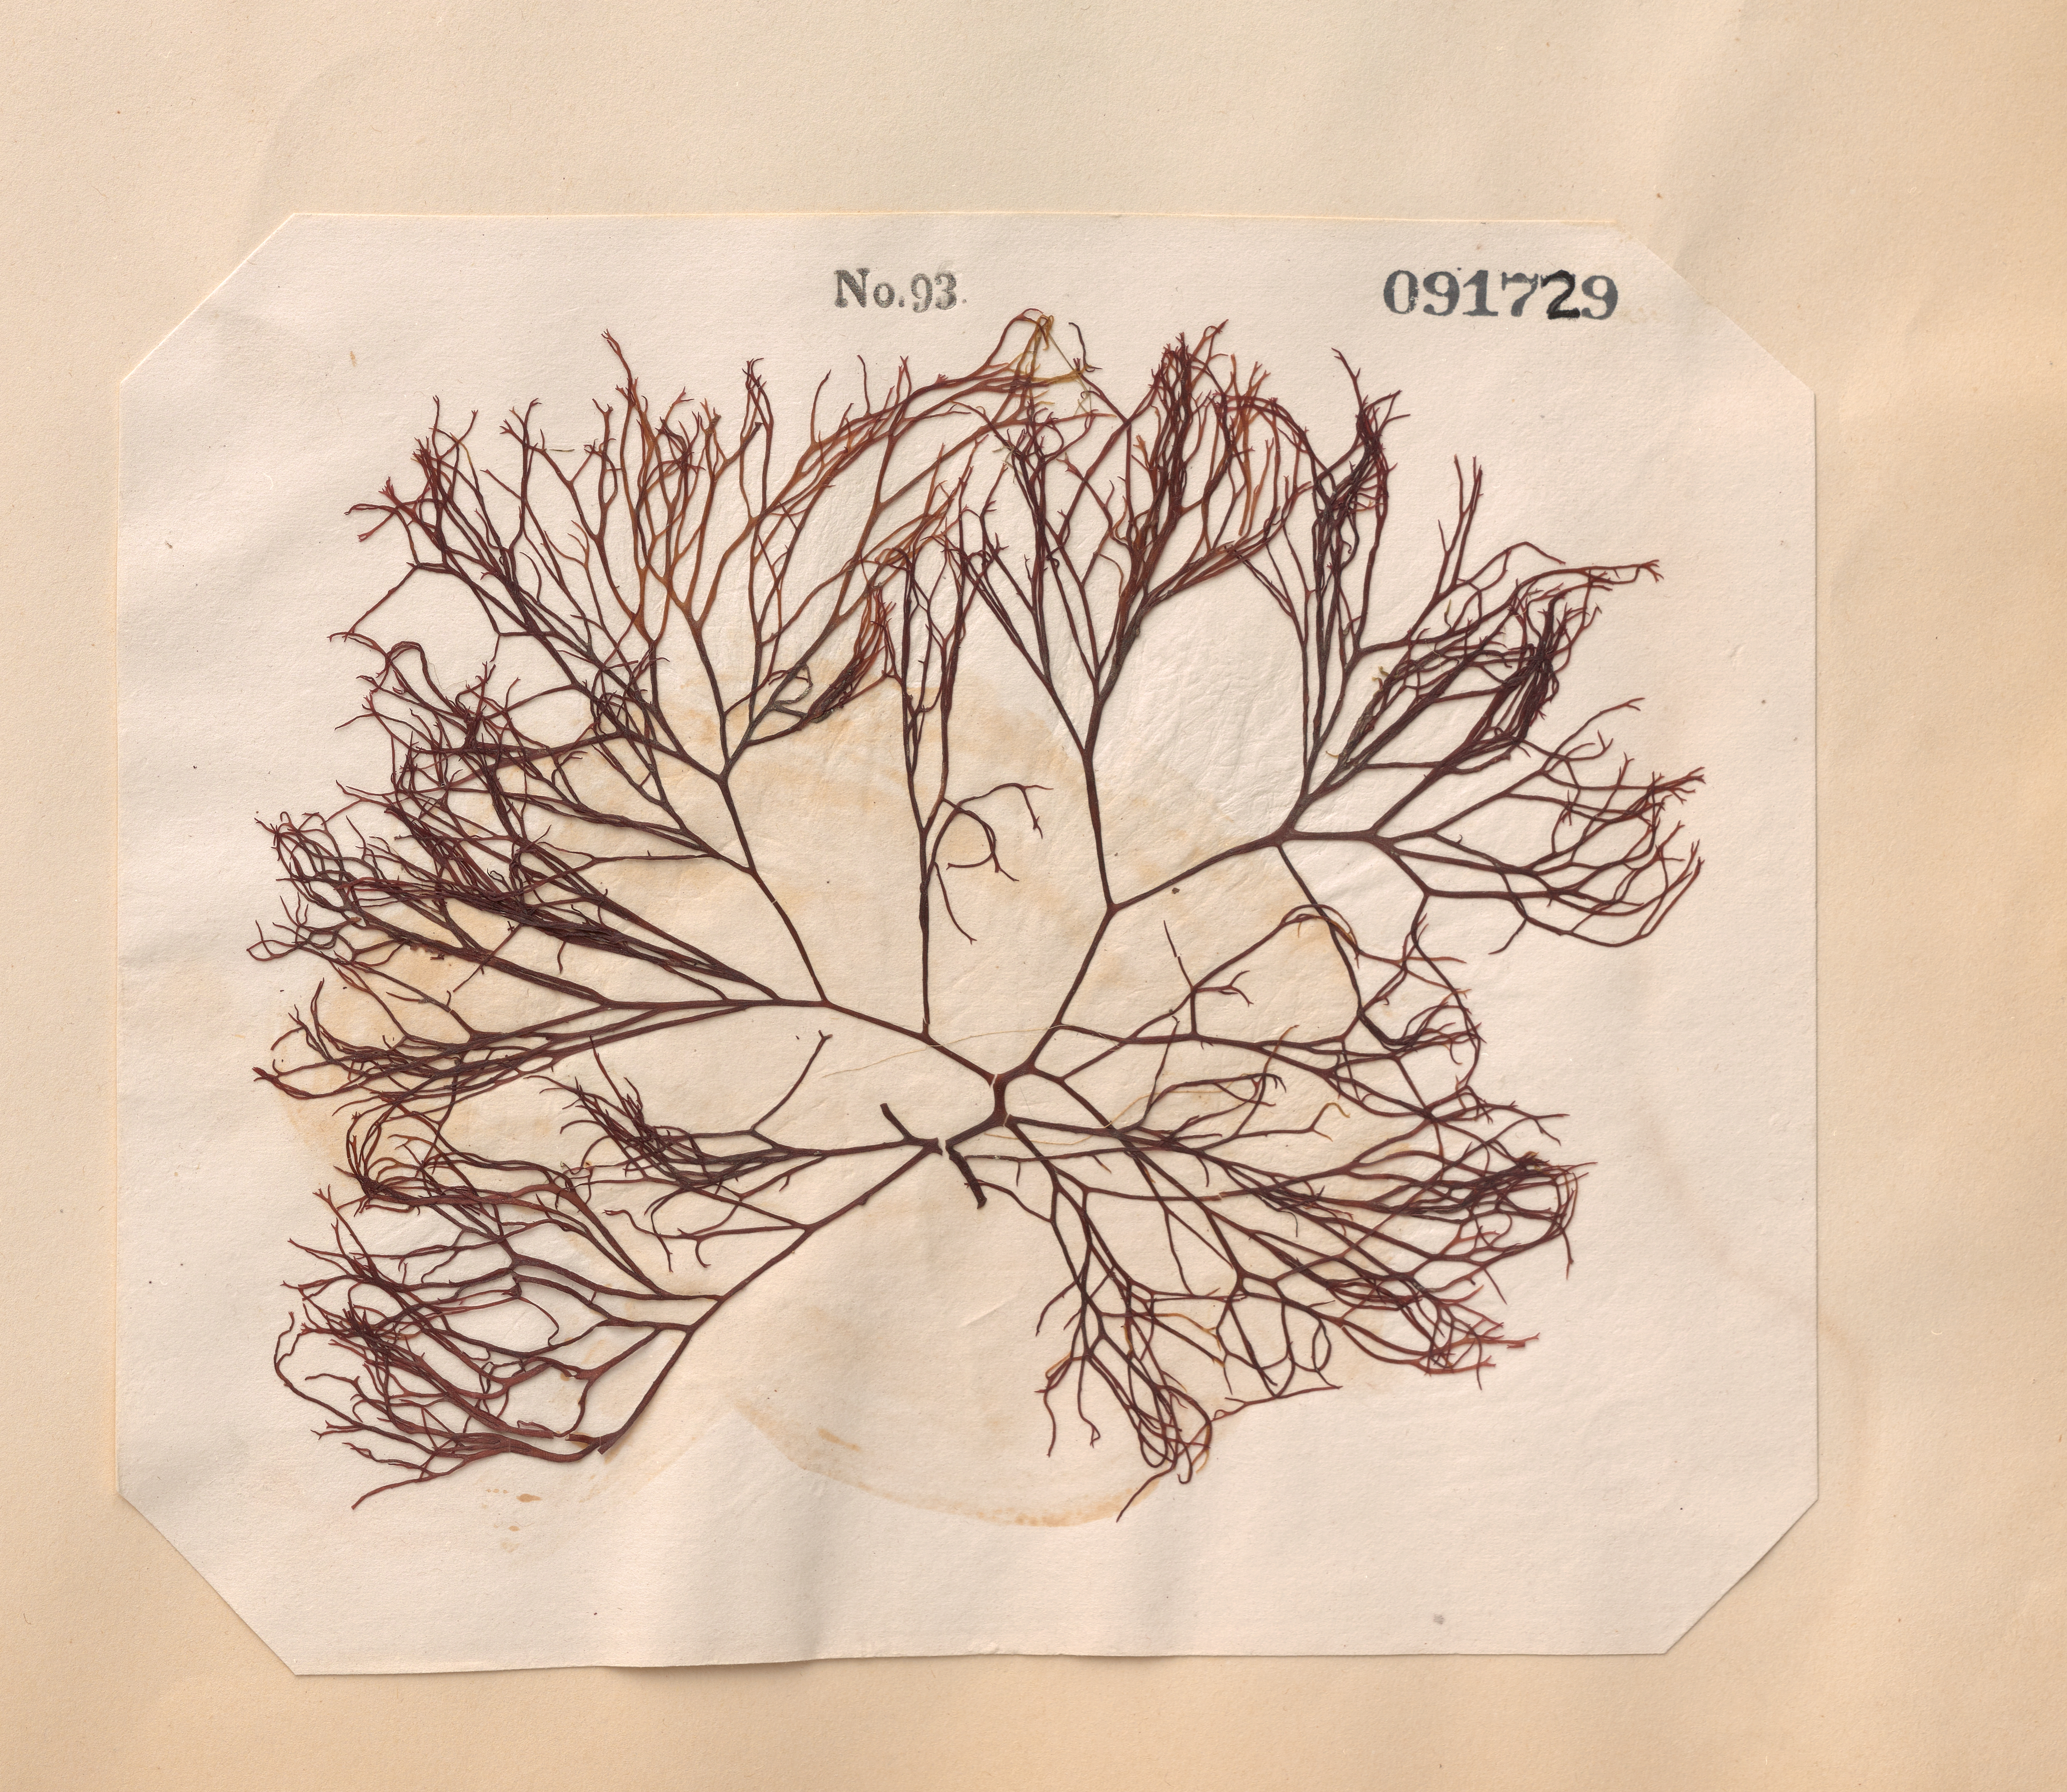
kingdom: Plantae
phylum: Rhodophyta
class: Florideophyceae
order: Gracilariales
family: Gracilariaceae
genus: Gracilaria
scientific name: Gracilaria bursa-pastoris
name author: (S.G. Gmel.) P.C. Silva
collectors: C. Durant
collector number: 93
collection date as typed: Aug 1850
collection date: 1850-08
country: United States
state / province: New Jersey / New York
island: Staten Island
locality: Jersey City and the island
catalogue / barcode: US 91729